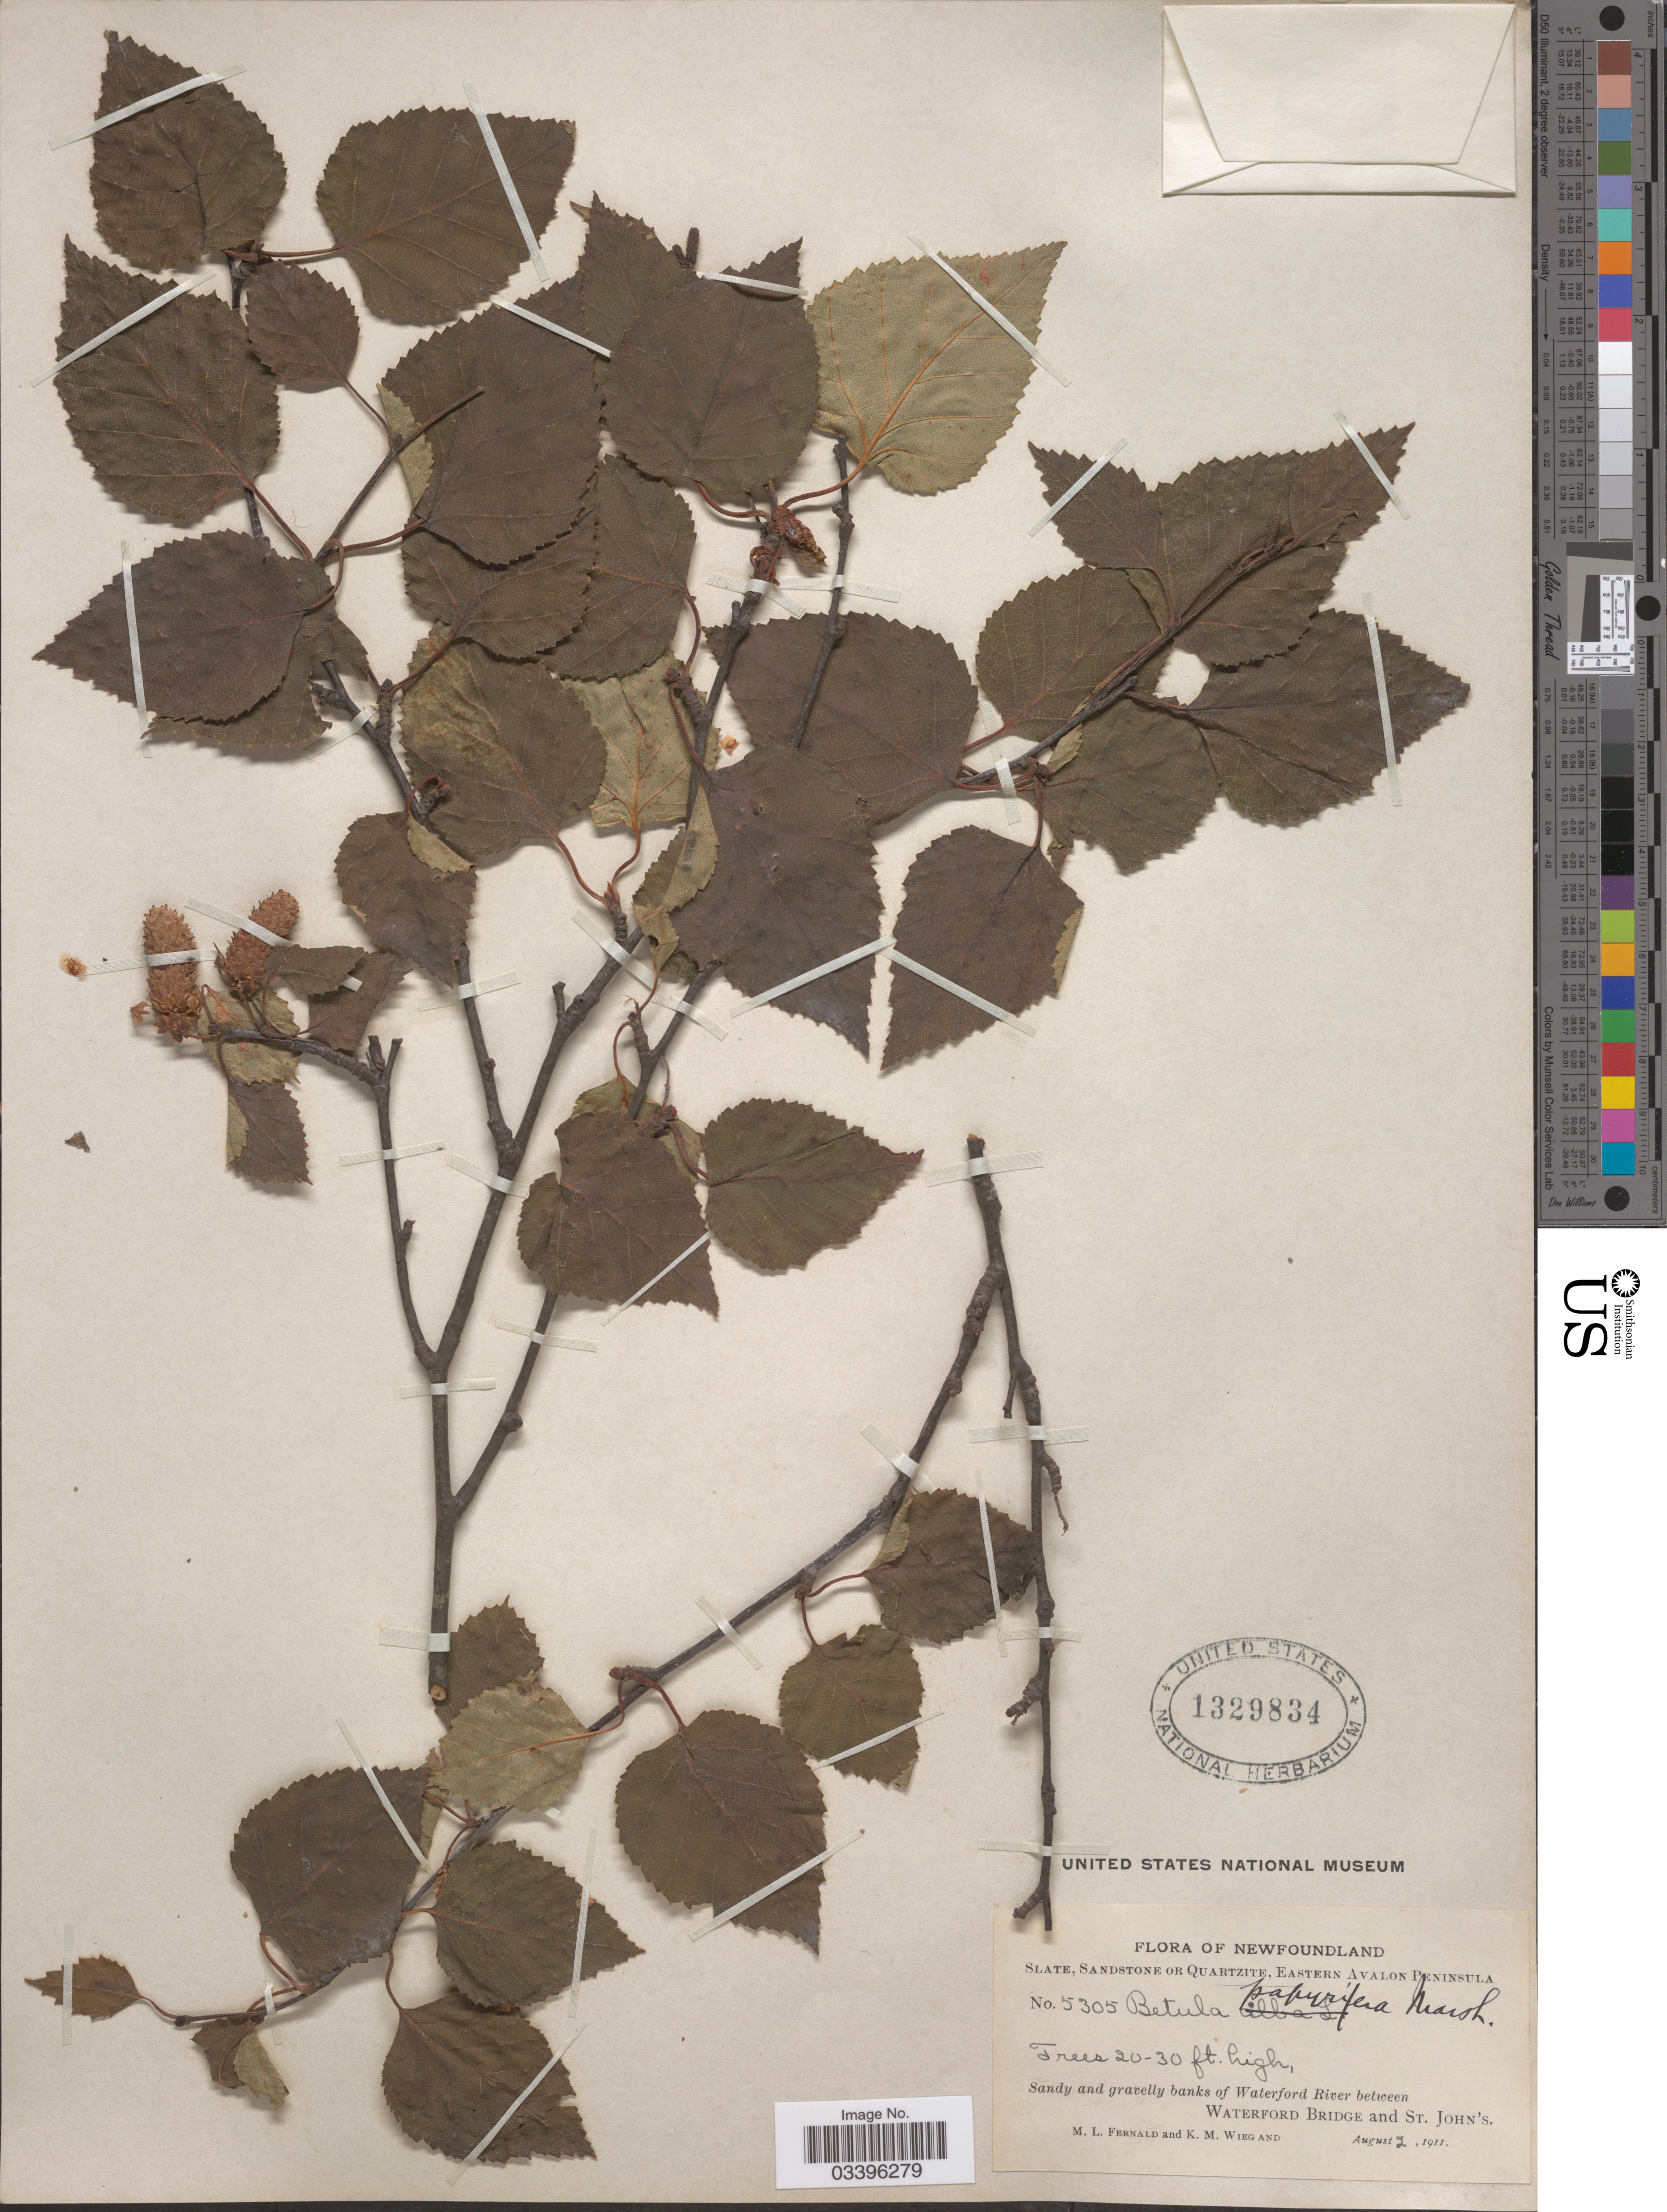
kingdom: Plantae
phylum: Tracheophyta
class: Magnoliopsida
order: Fagales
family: Betulaceae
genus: Betula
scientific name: Betula papyrifera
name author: Marshall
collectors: M. L. Fernald & K. M. Wiegand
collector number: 5305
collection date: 1911-08-02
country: Canada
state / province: Newfoundland and Labrador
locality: Slate, Sandstone or Quartzite, Eastern Avalon Peninsula. Banks of Waterford River between Waterford Bridge and St. John's.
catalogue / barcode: US 1329834